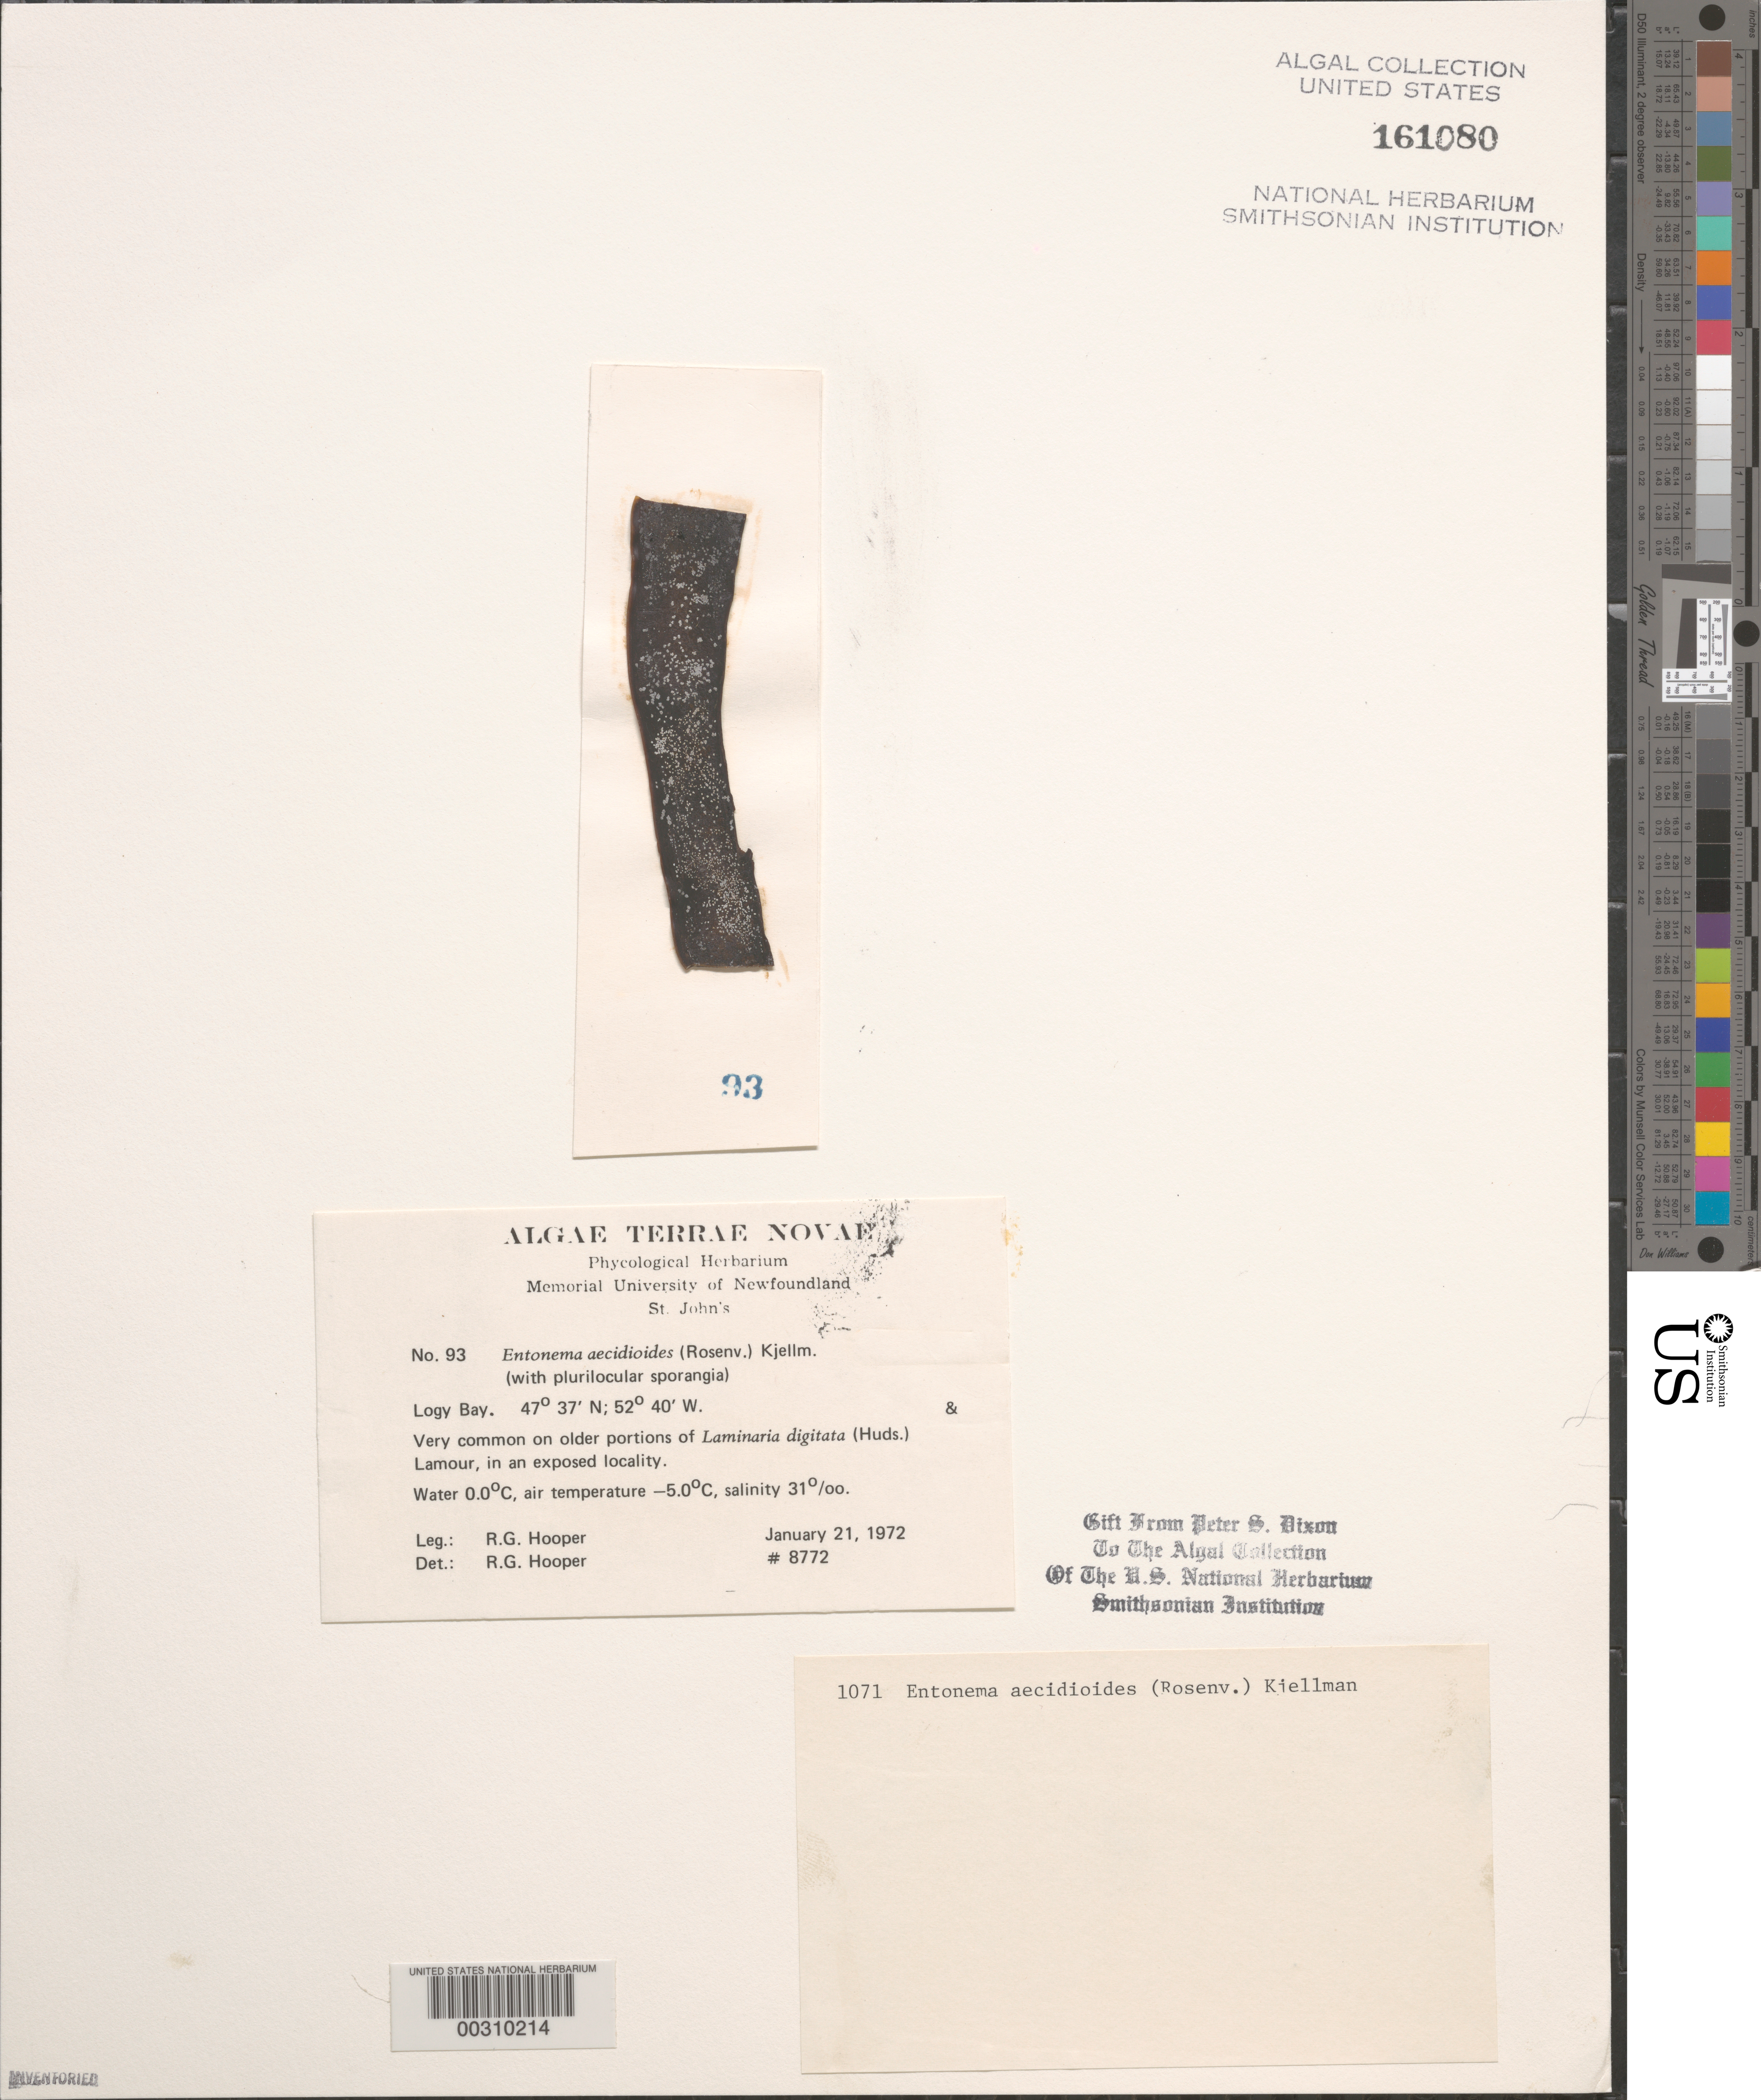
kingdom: Chromista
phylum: Ochrophyta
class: Phaeophyceae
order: Ectocarpales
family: Chordariaceae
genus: Laminariocolax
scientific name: Laminariocolax aecidioides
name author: (Rosenv.) A.F.Peters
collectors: R. G. Hooper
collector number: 8772 & PSD 1071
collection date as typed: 21 Jan 1972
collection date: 1972-01-21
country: Canada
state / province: Newfoundland and Labrador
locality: Logy Bay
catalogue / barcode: US 161080